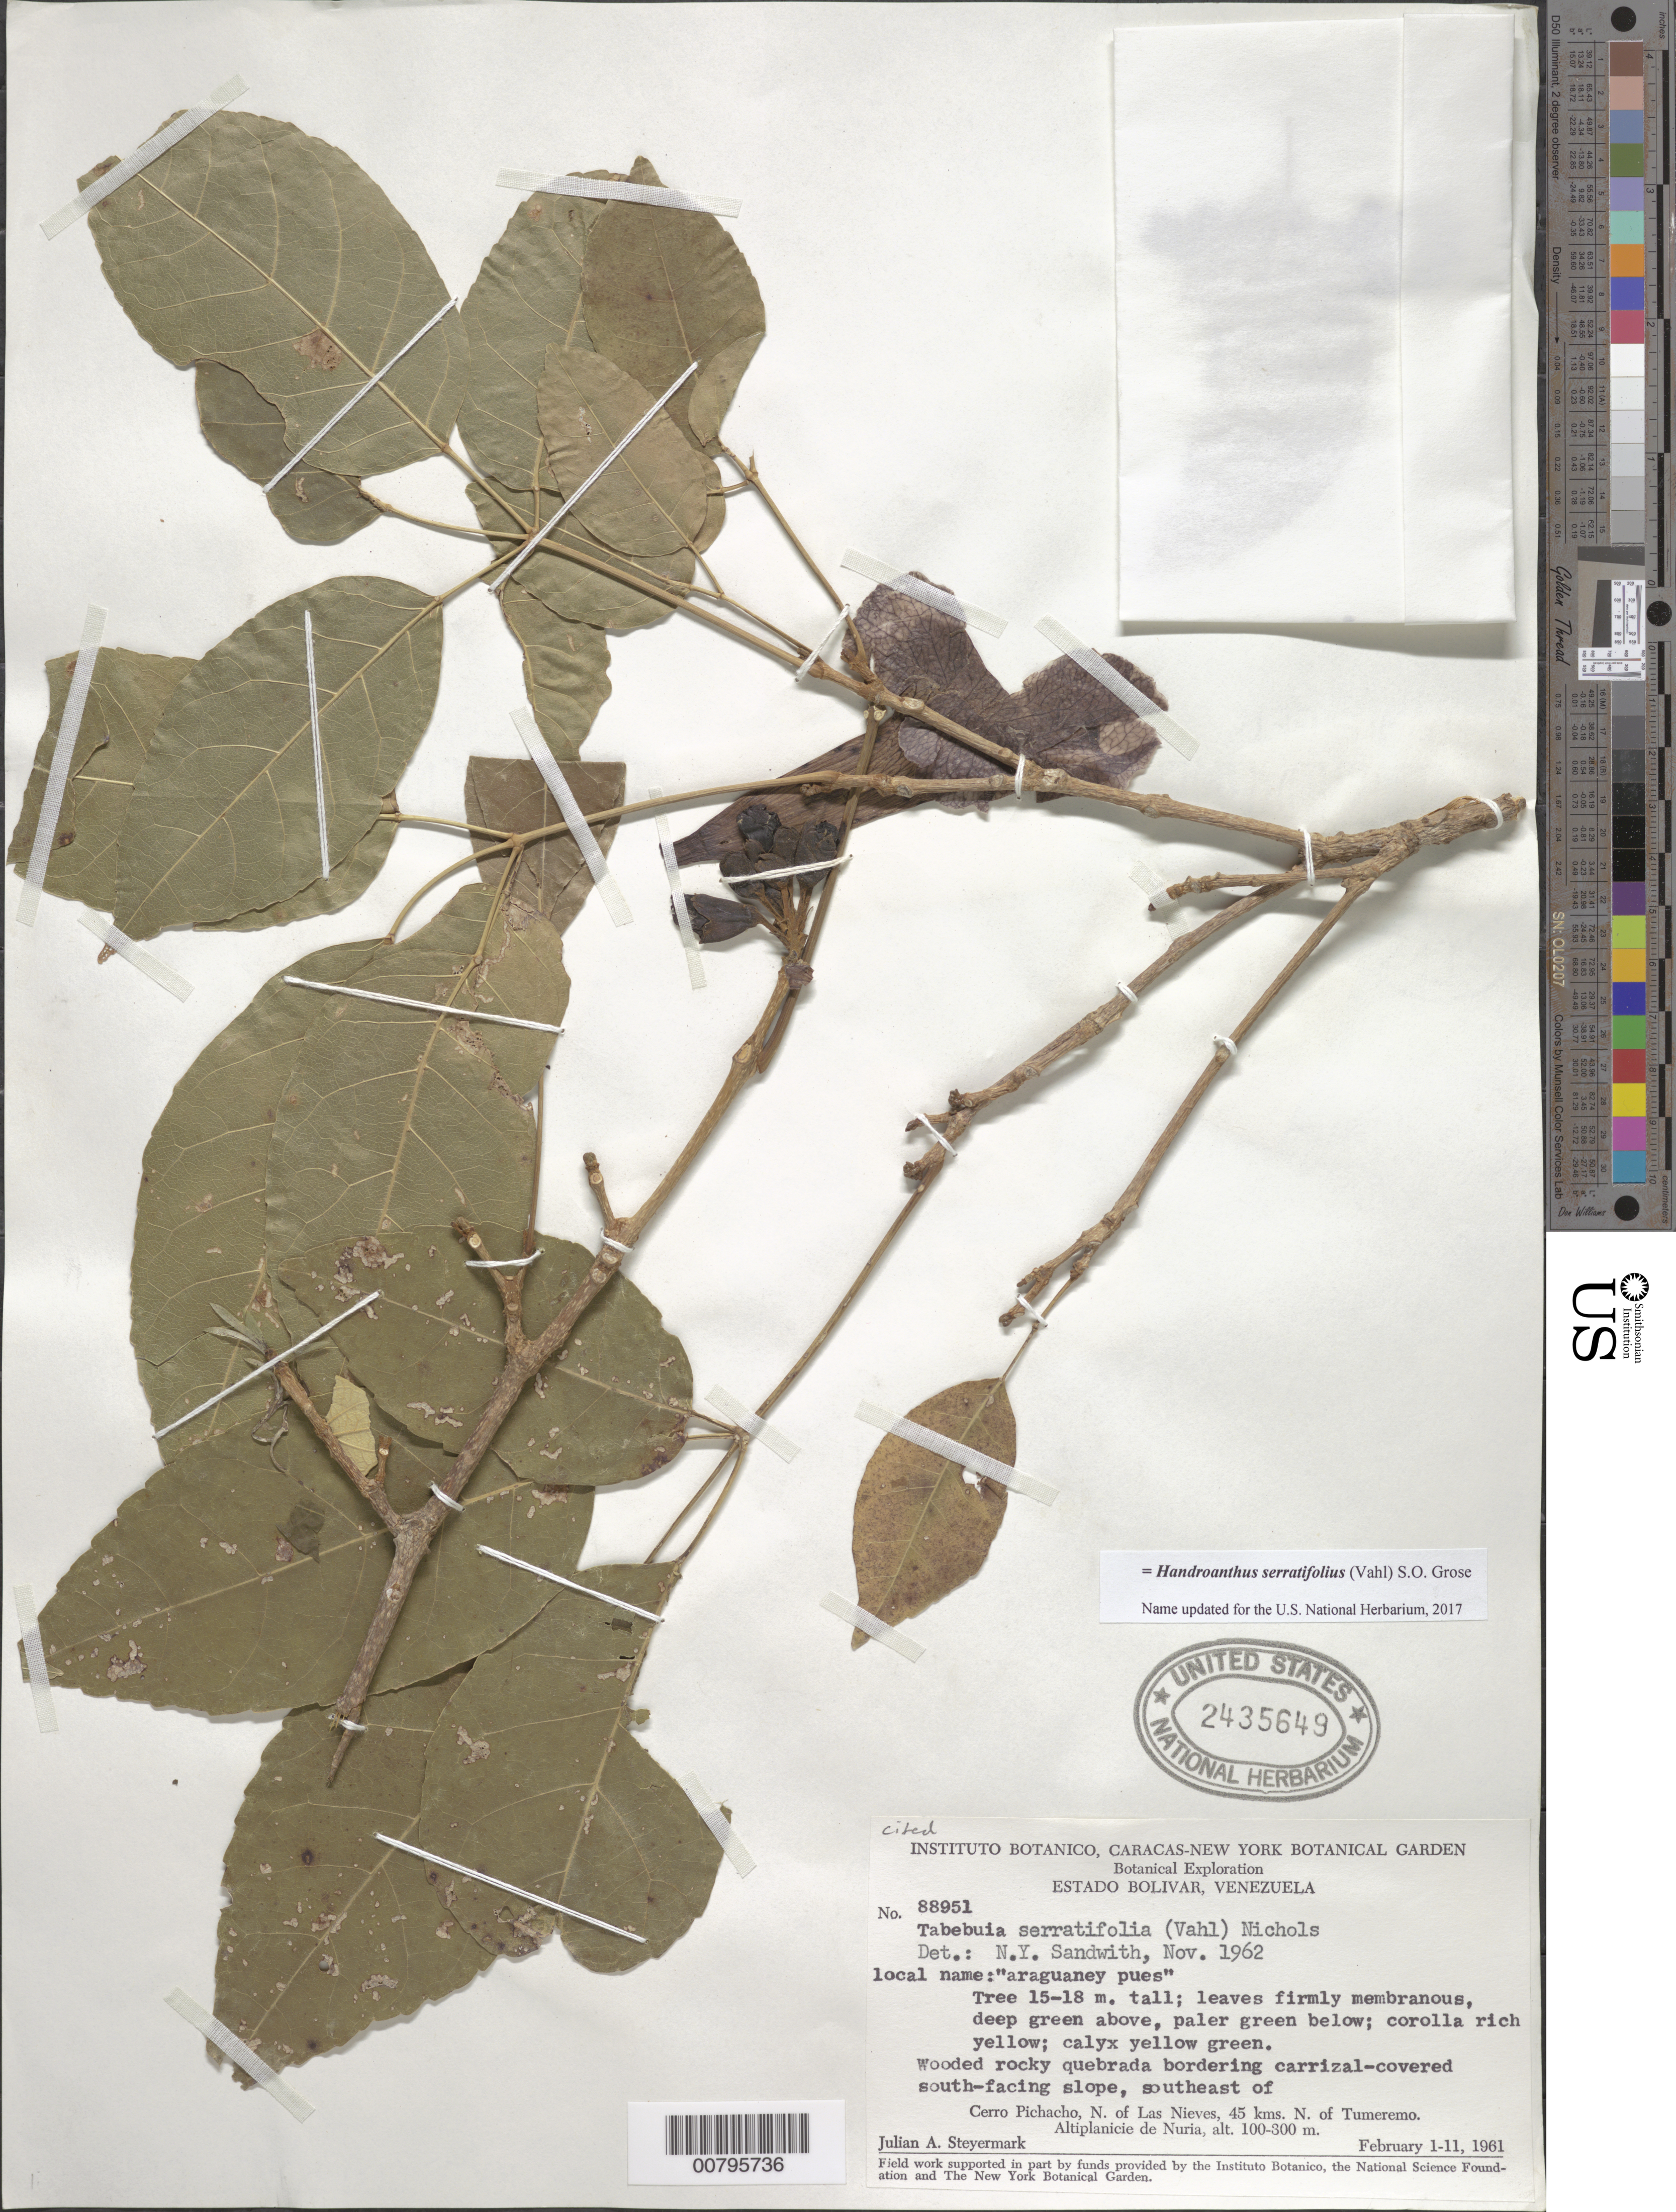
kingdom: Plantae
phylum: Tracheophyta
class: Magnoliopsida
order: Lamiales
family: Bignoniaceae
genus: Handroanthus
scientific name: Handroanthus serratifolius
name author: (Vahl) S.O. Grose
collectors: J. Steyermark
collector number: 88951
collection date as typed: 1-Feb-61 to 11-Feb-61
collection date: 1961-02-01/1961-02-11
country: Venezuela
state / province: Bolívar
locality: Cerro El Picacho, SE of; N of Las Nieves, 45 km N of Tumeremo, Altiplanicie de Nuria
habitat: Wooded rocky quebrada bordering carrizal-covered south-facing slope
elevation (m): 100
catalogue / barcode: US 2435649